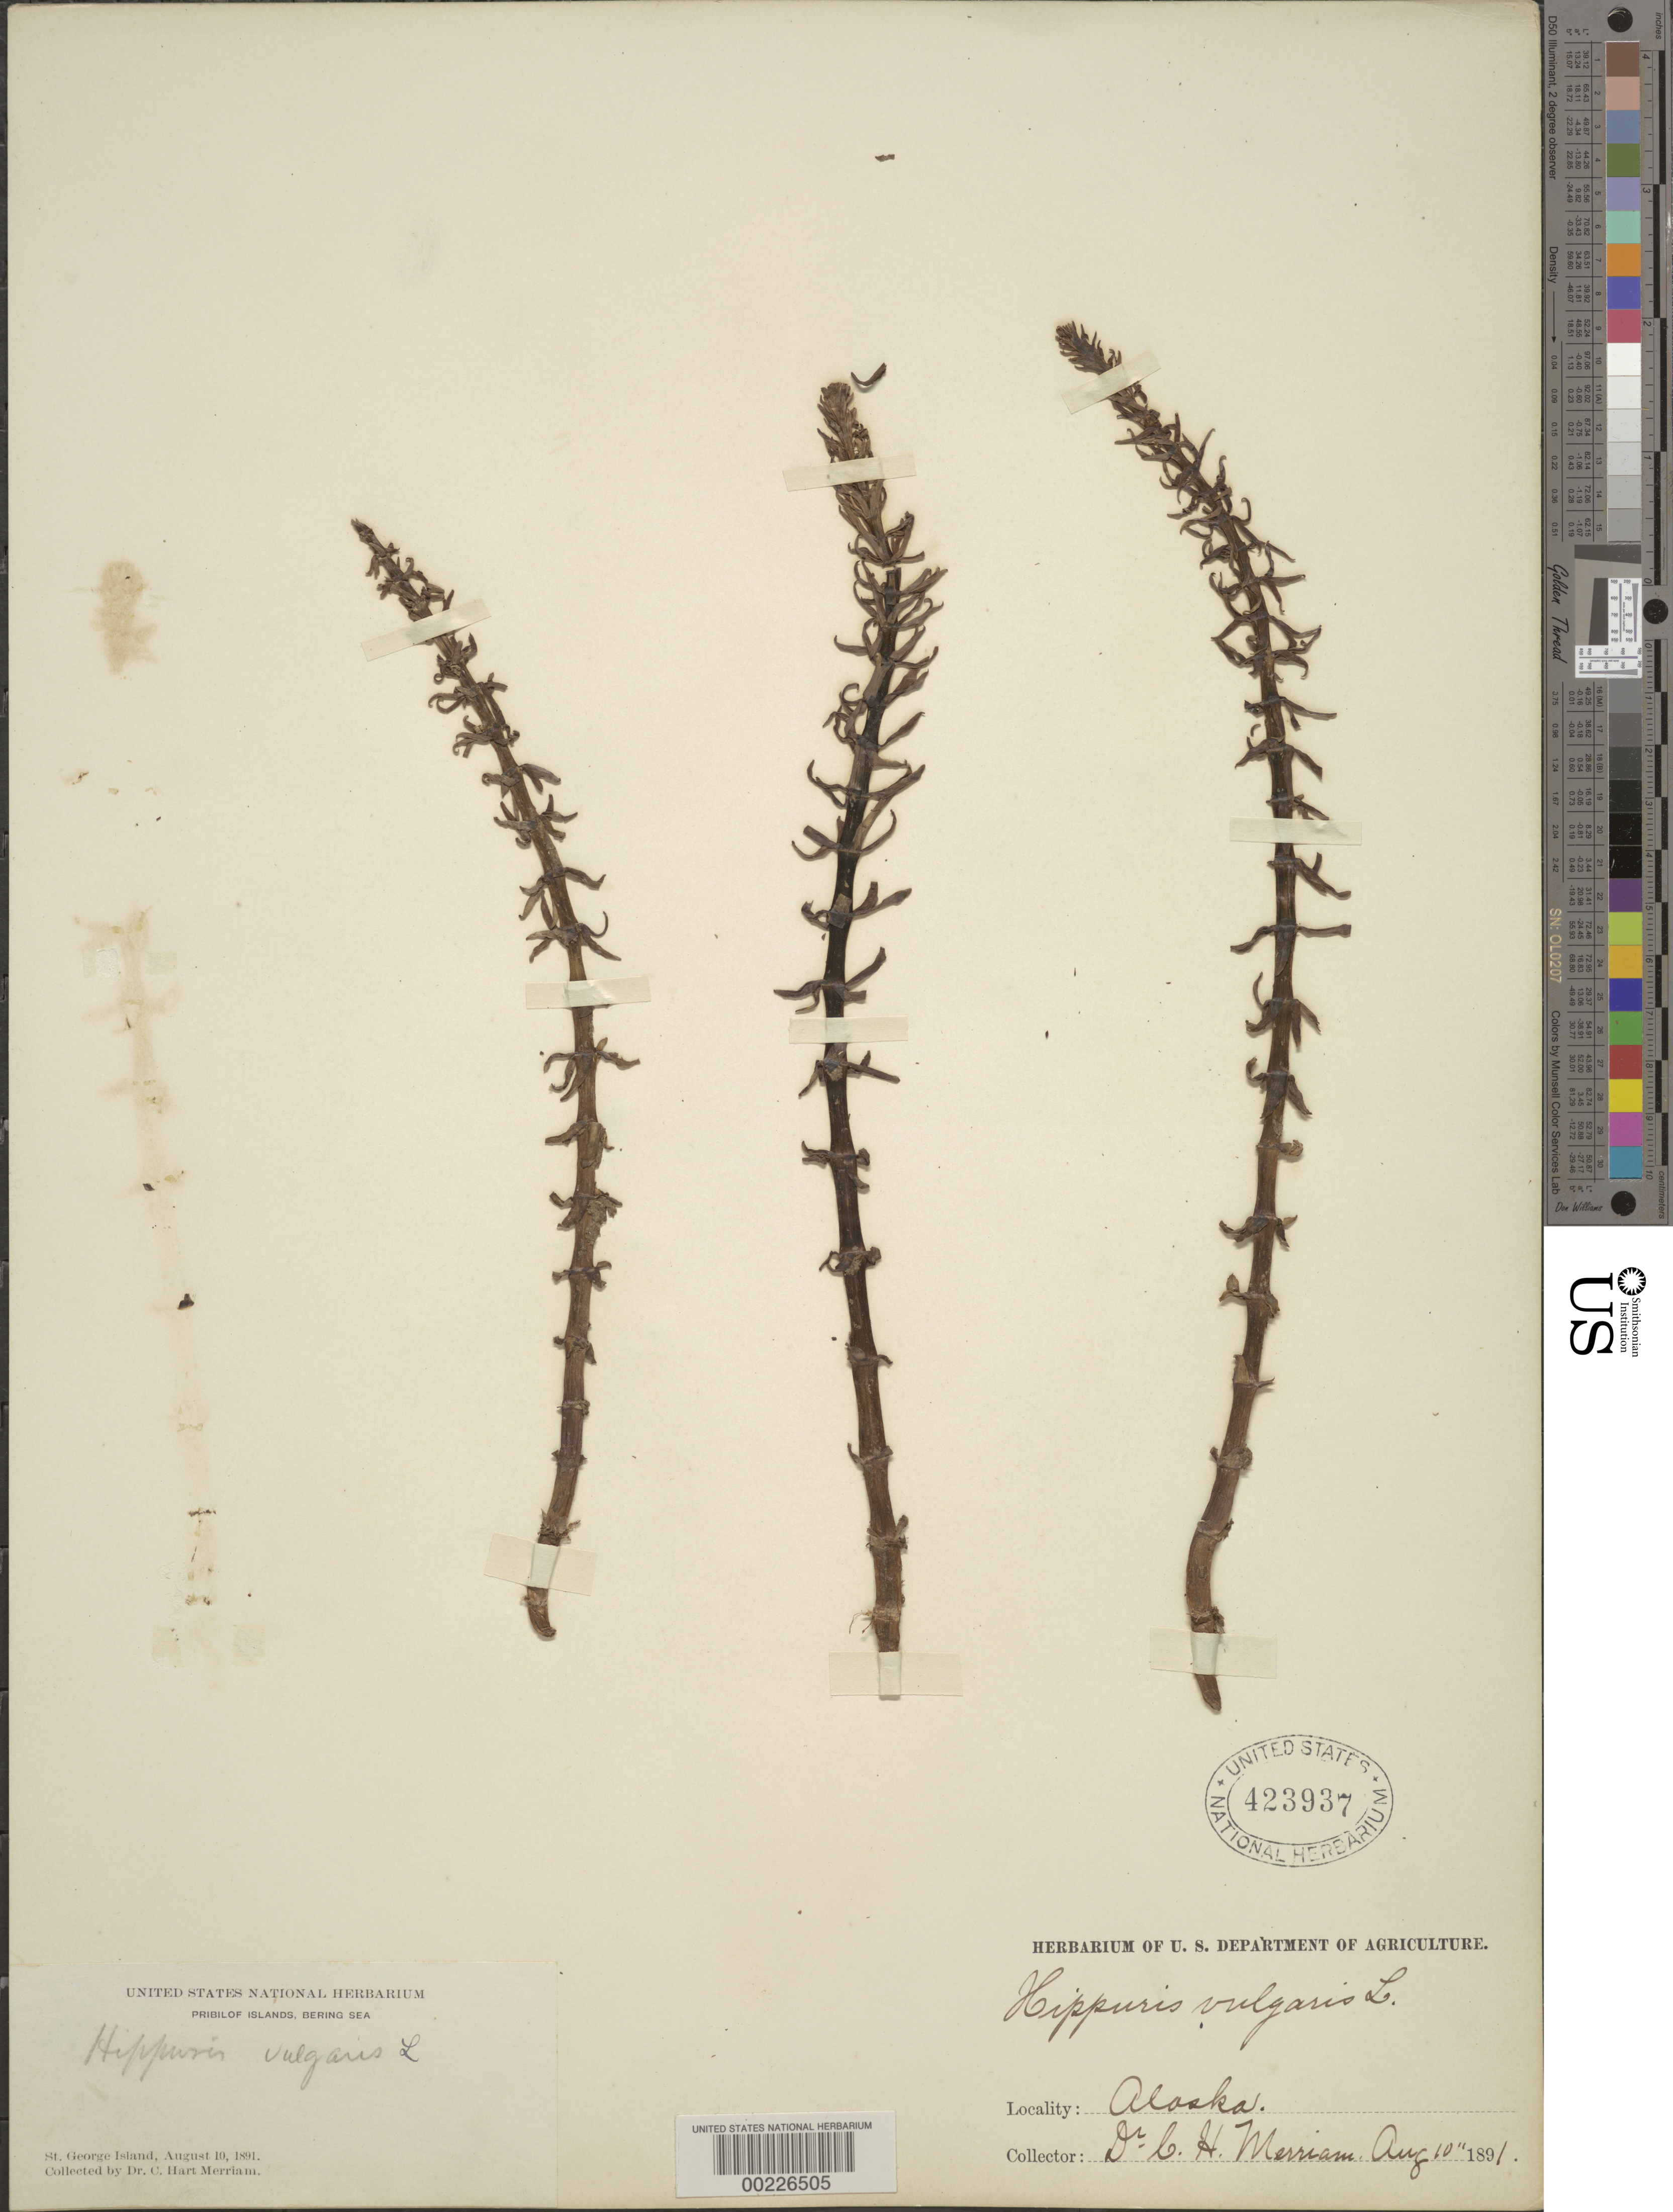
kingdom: Plantae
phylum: Tracheophyta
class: Magnoliopsida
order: Lamiales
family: Plantaginaceae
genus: Hippuris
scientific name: Hippuris vulgaris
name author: L.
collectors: C. Merriam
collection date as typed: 10 Aug 1891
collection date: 1891-08-10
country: United States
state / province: Alaska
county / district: Aleutians West Census Area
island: St. George Island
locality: St. george island, pribilof islands, bering sea [Pribilof Is.]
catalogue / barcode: US 423937